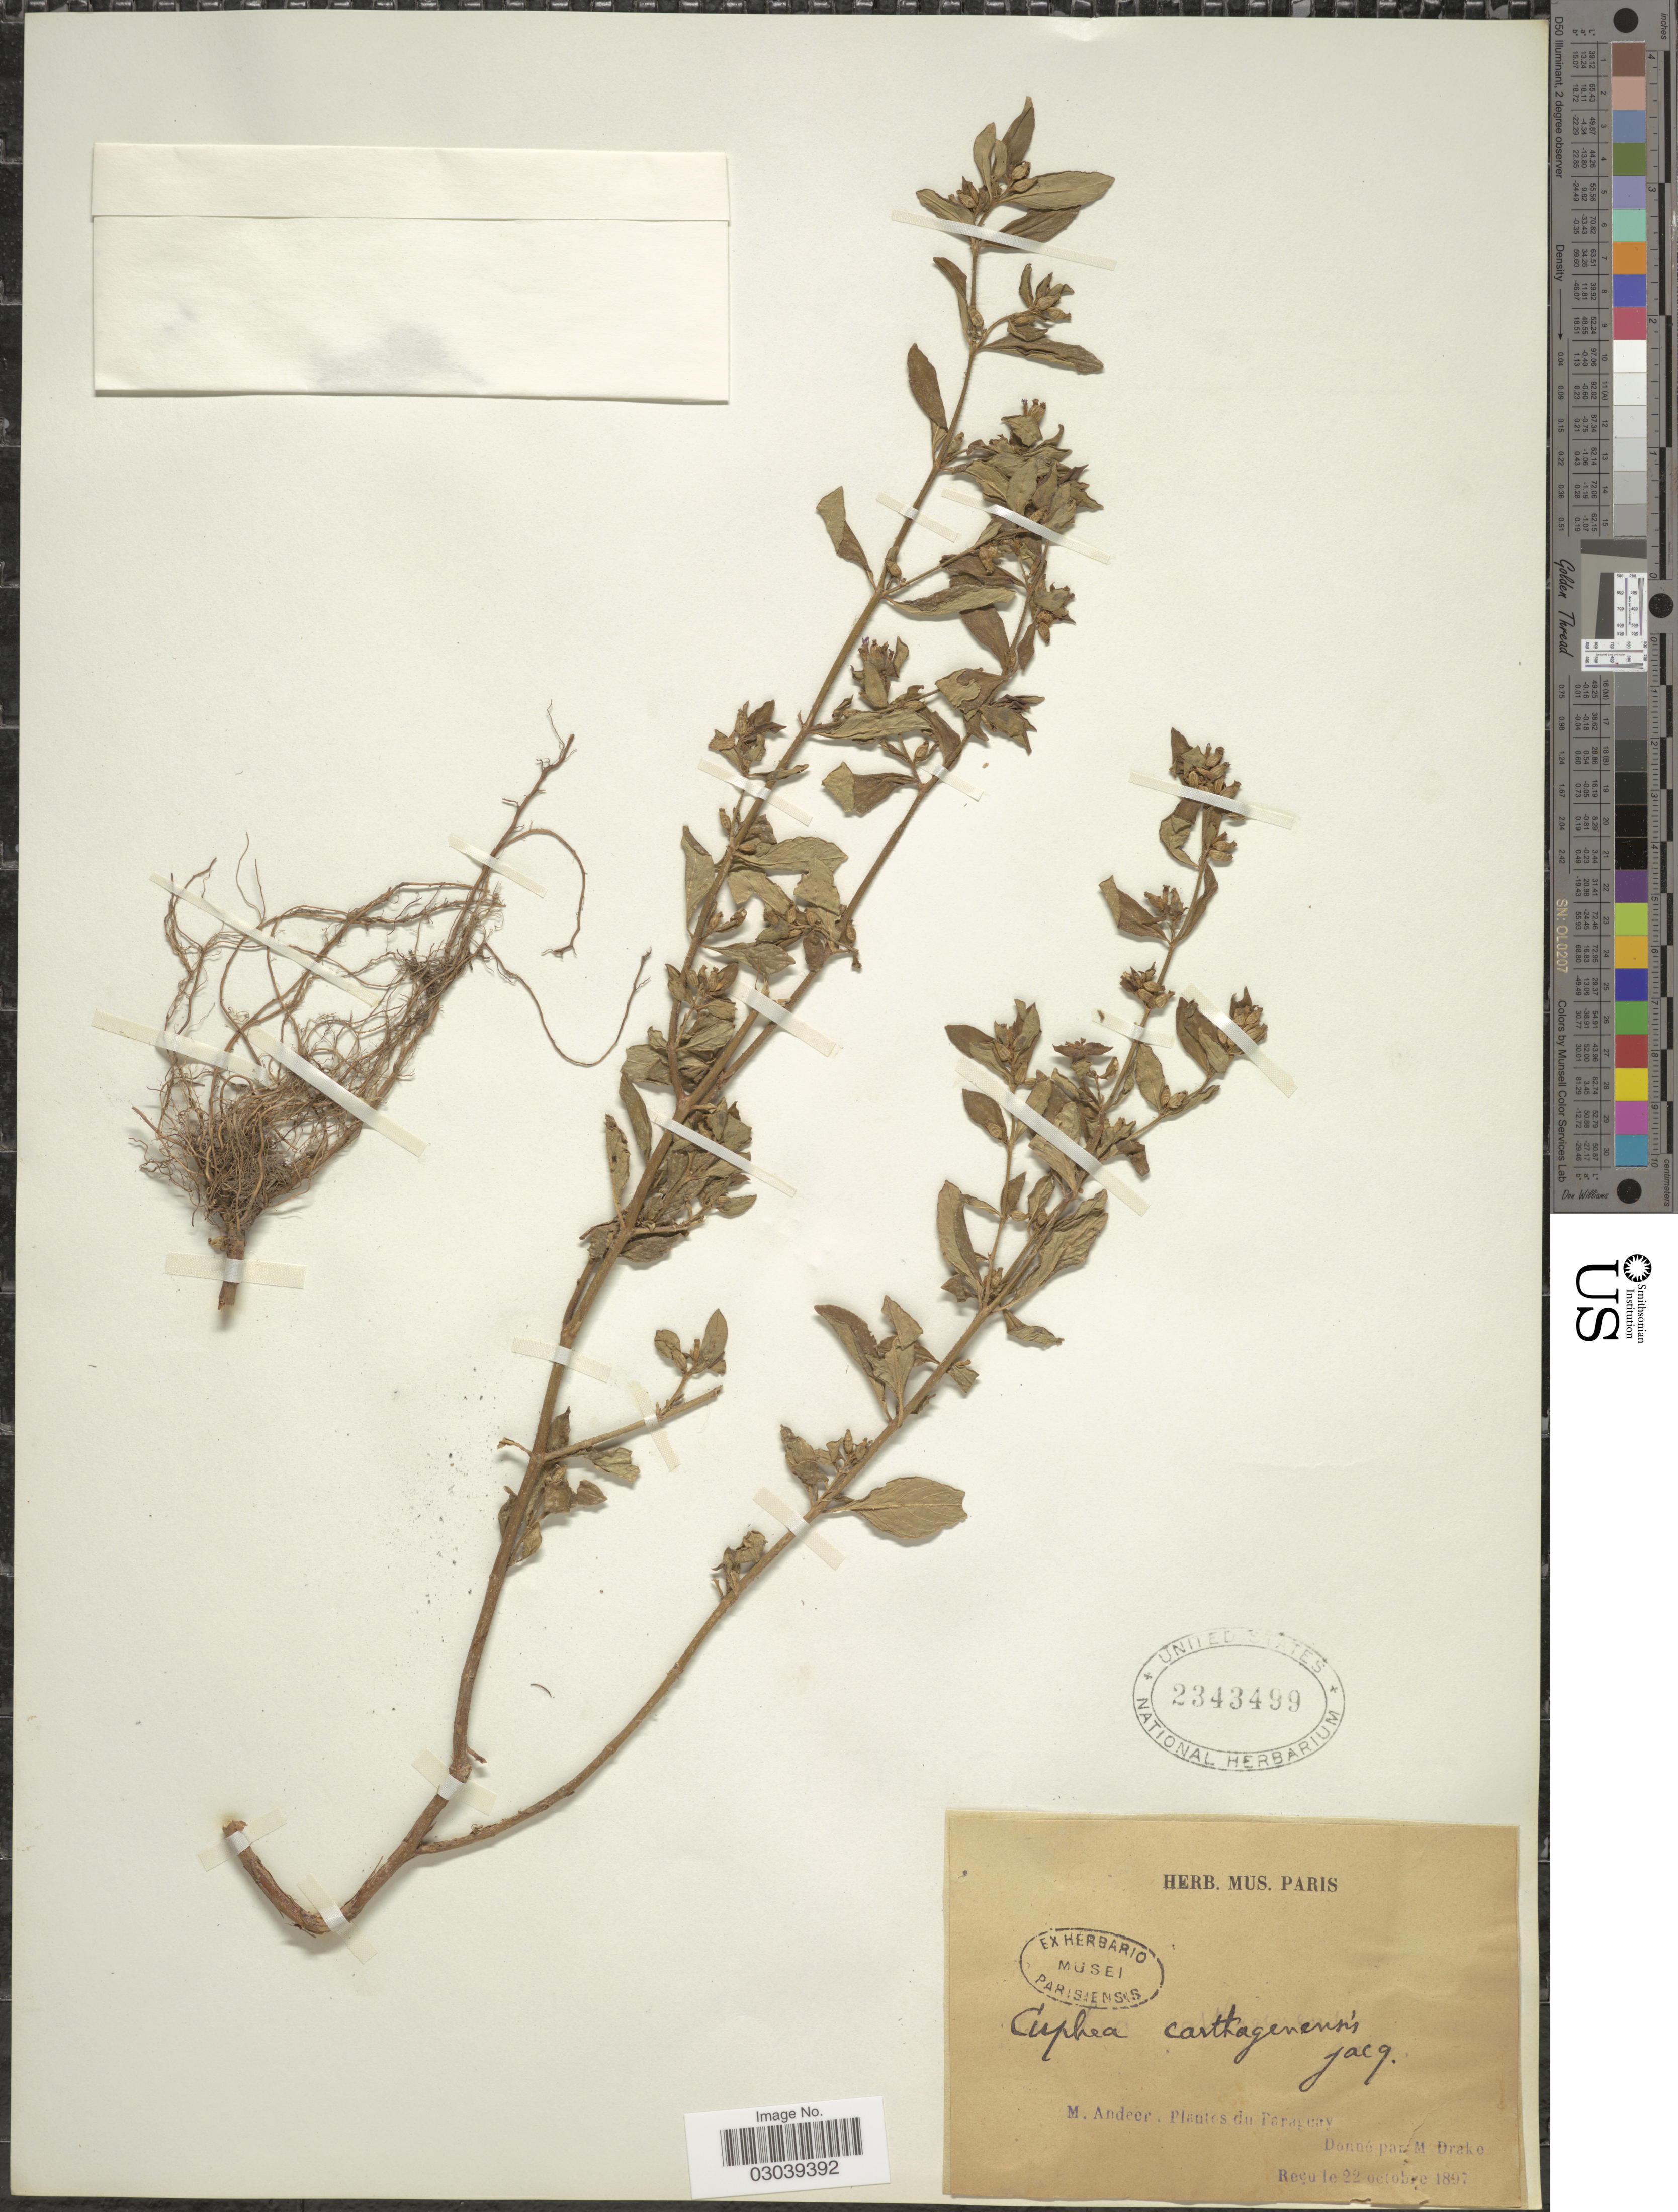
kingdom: Plantae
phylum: Tracheophyta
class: Magnoliopsida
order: Myrtales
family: Lythraceae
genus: Cuphea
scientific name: Cuphea carthagenensis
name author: (Jacq.) J.F. Macbr.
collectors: M. Andeer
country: Paraguay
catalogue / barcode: US 2343499